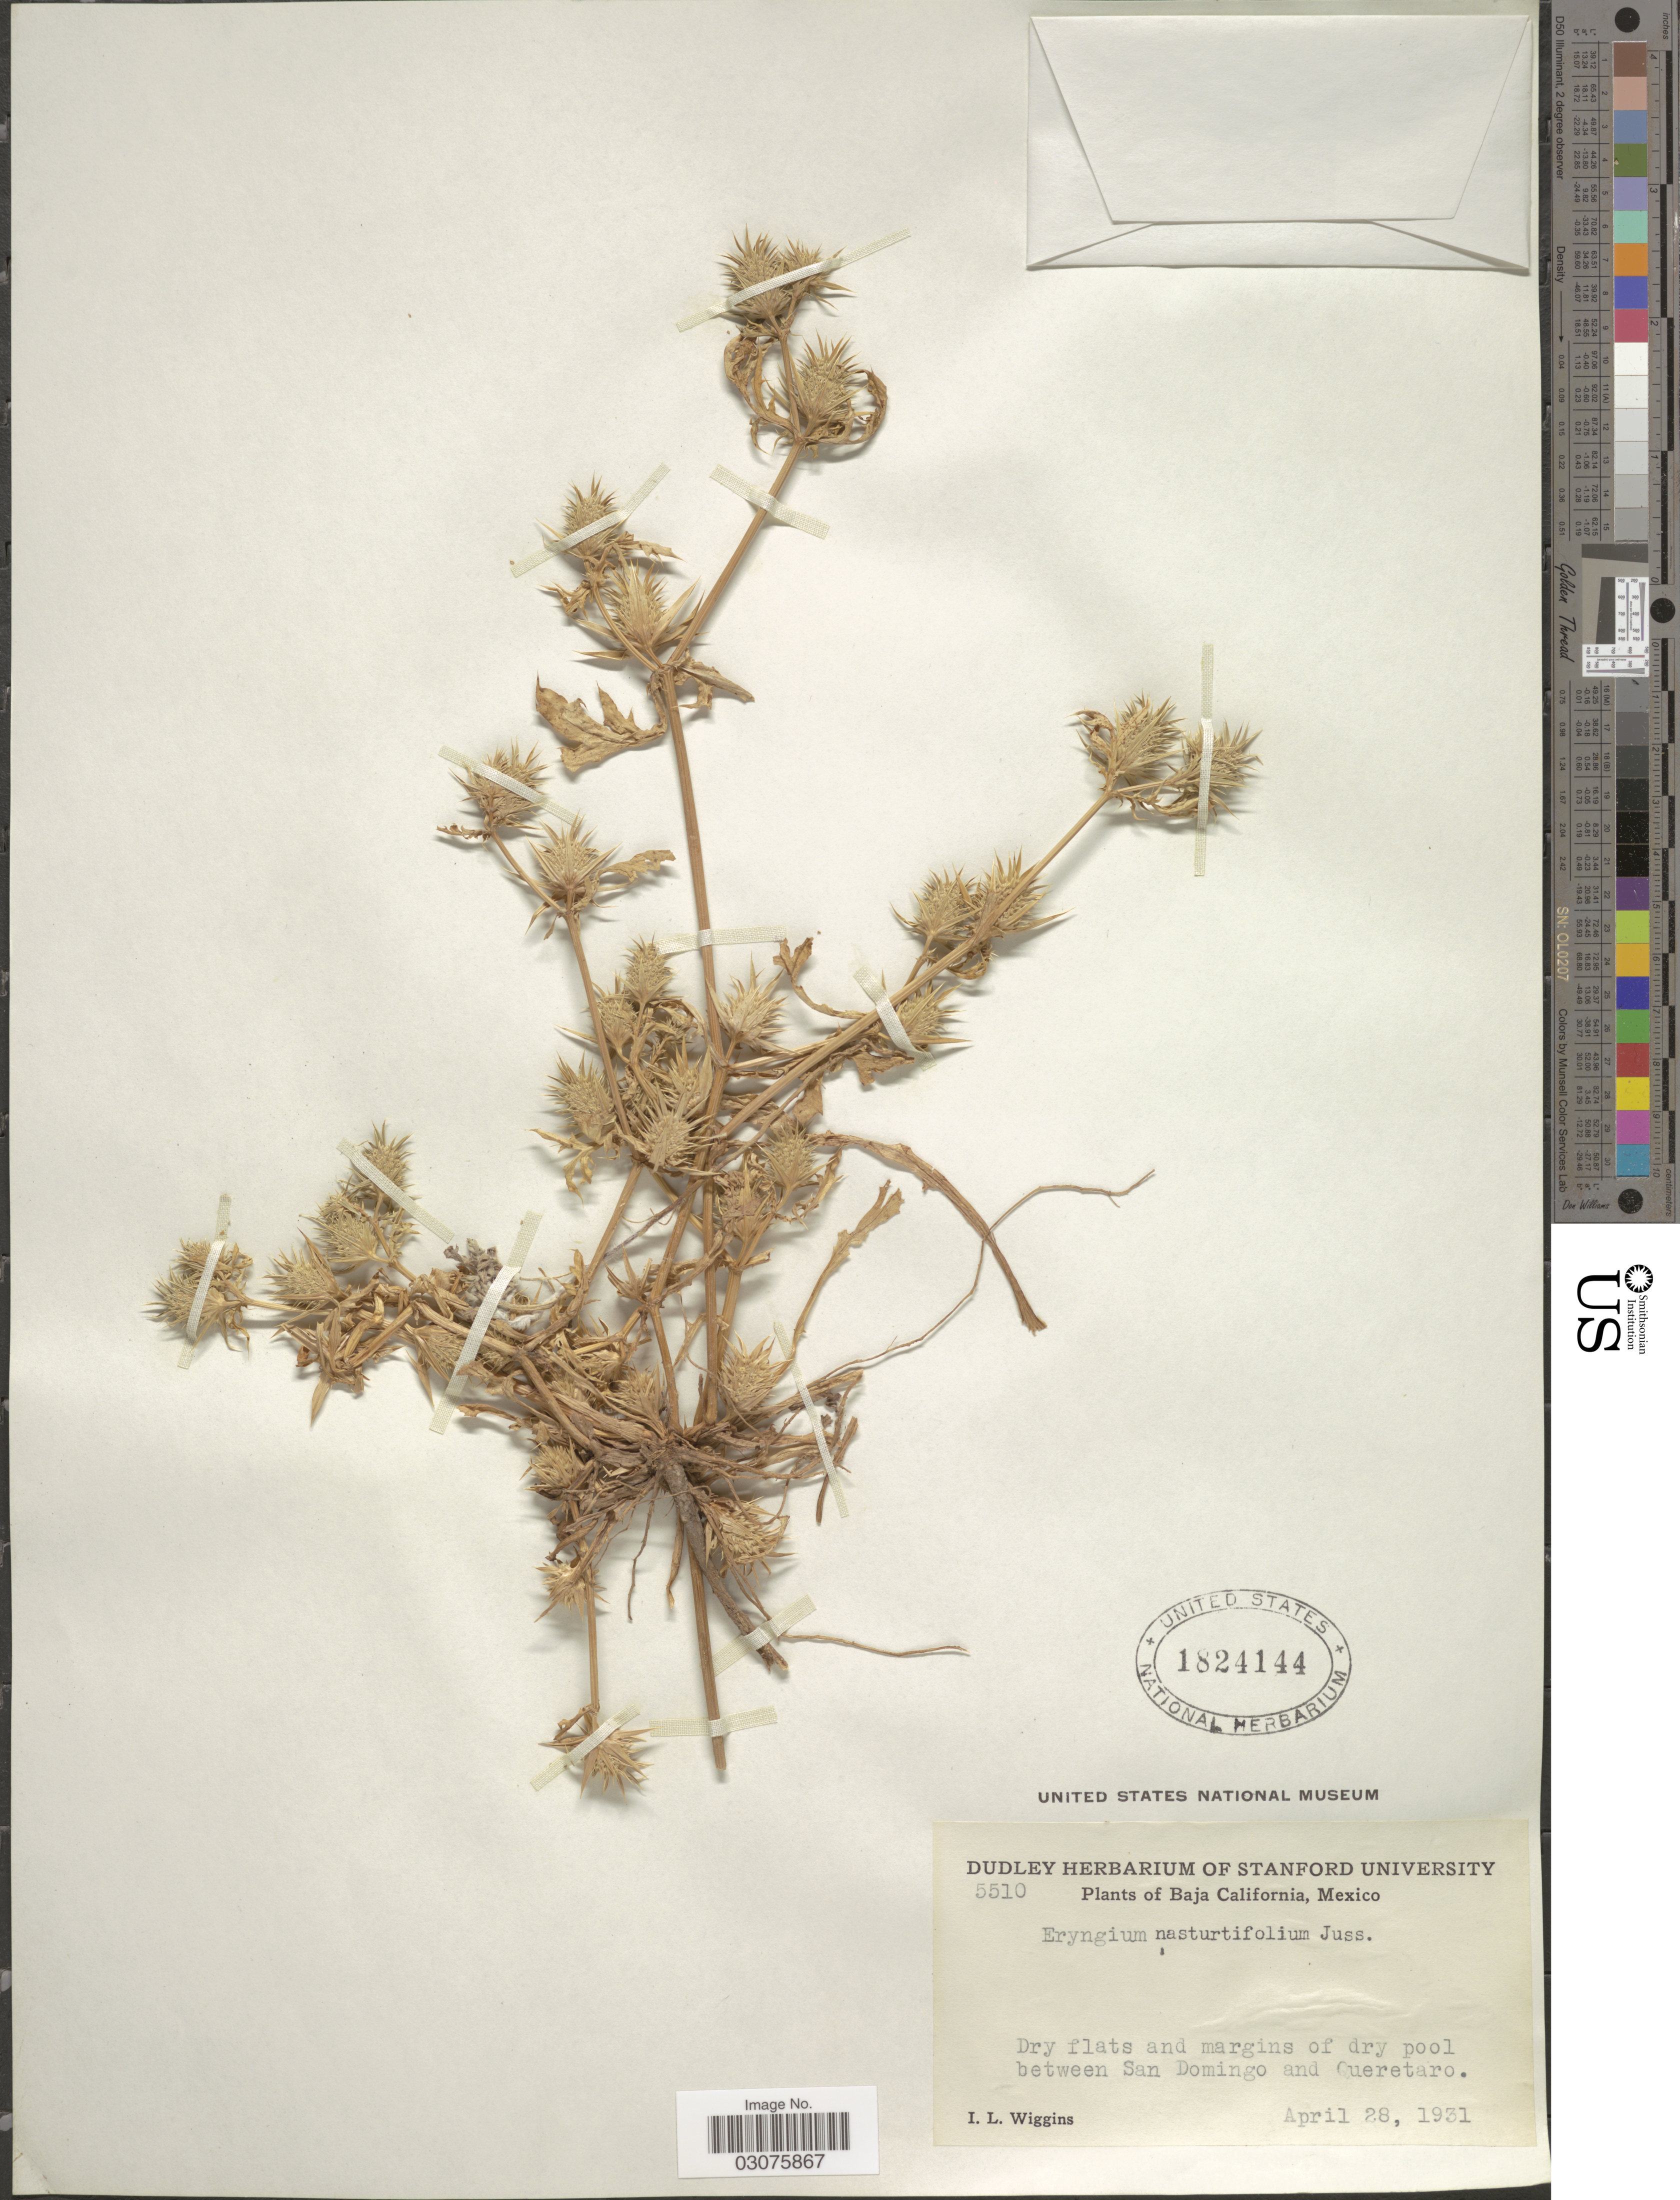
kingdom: Plantae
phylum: Tracheophyta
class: Magnoliopsida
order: Apiales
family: Apiaceae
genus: Eryngium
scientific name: Eryngium nasturtiifolium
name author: Juss. ex F. Delaroche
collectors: I. L. Wiggins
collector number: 5510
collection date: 1931-04-28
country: Mexico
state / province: Baja California Norte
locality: Dry flats and margins of dry pool between San Domingo and Queretaro.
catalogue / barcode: US 1824144